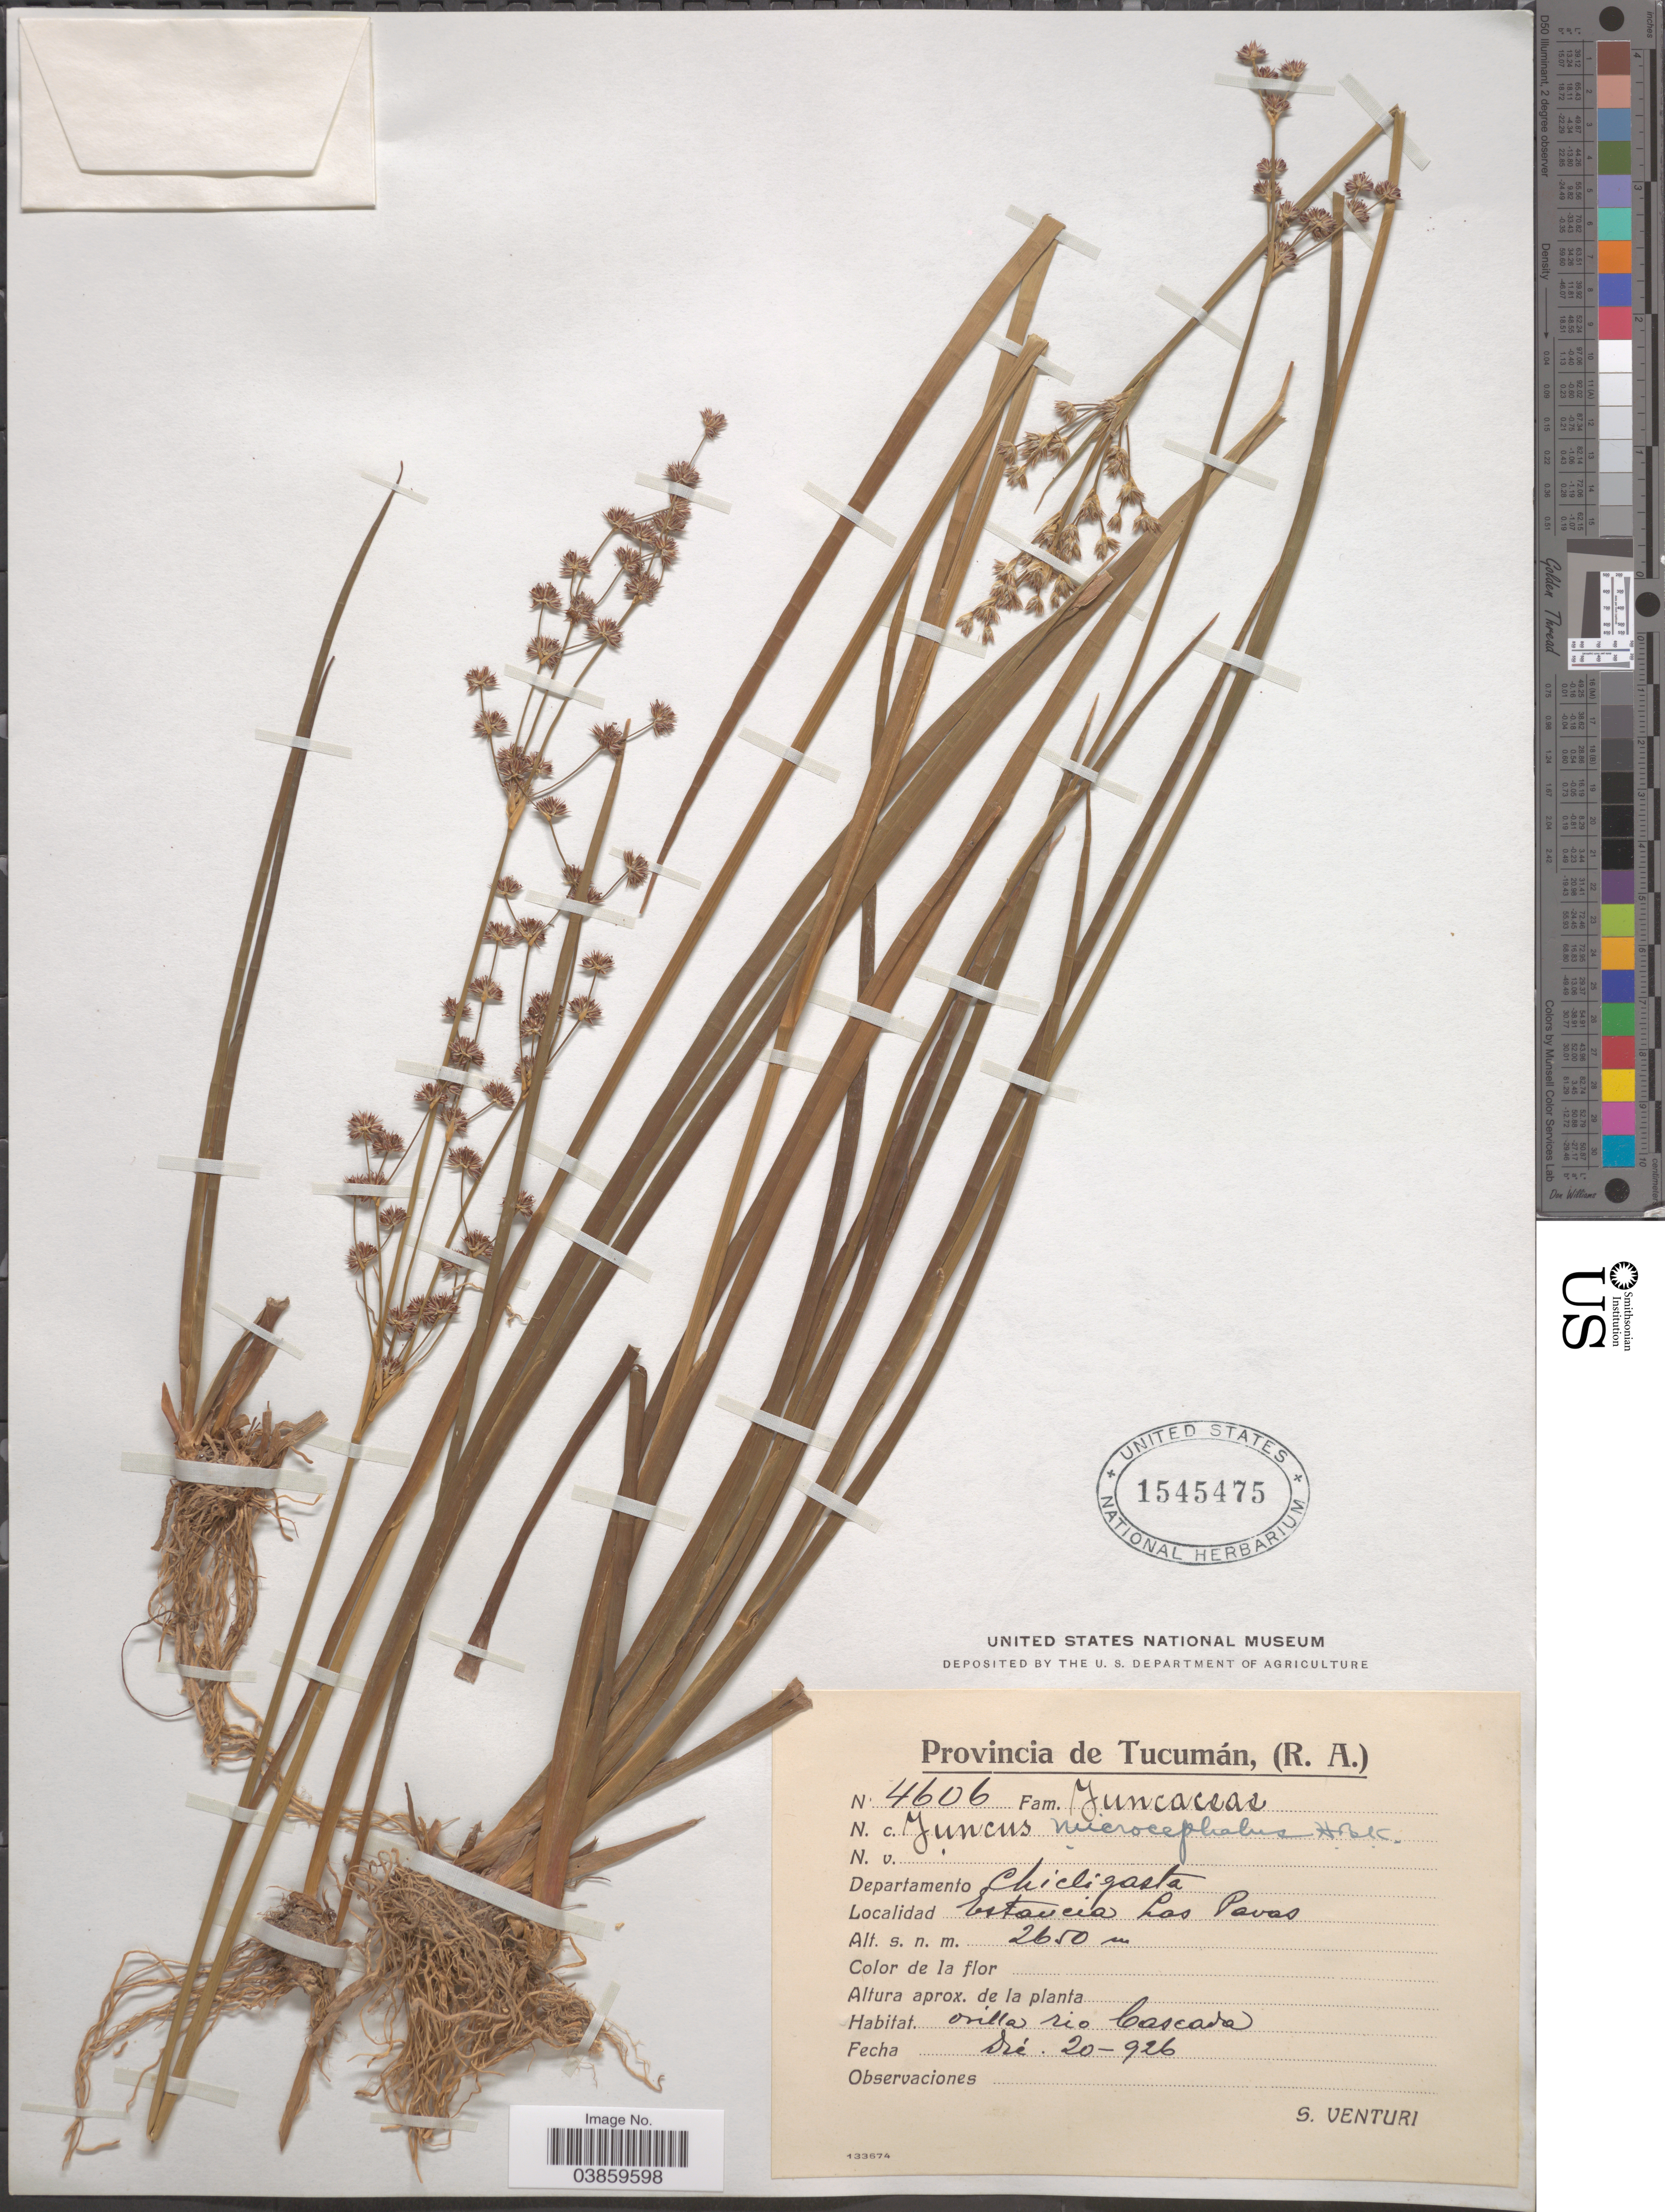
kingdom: Plantae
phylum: Tracheophyta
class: Liliopsida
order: Poales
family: Juncaceae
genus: Juncus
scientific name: Juncus microcephalus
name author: Kunth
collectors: S. Venturi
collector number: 4606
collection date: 1926-12-20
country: Argentina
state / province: Tucuman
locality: Departamento Chicligasta. Estancia Las Pavas. Orilla rio Cascada.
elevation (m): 2650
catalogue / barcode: US 1545475